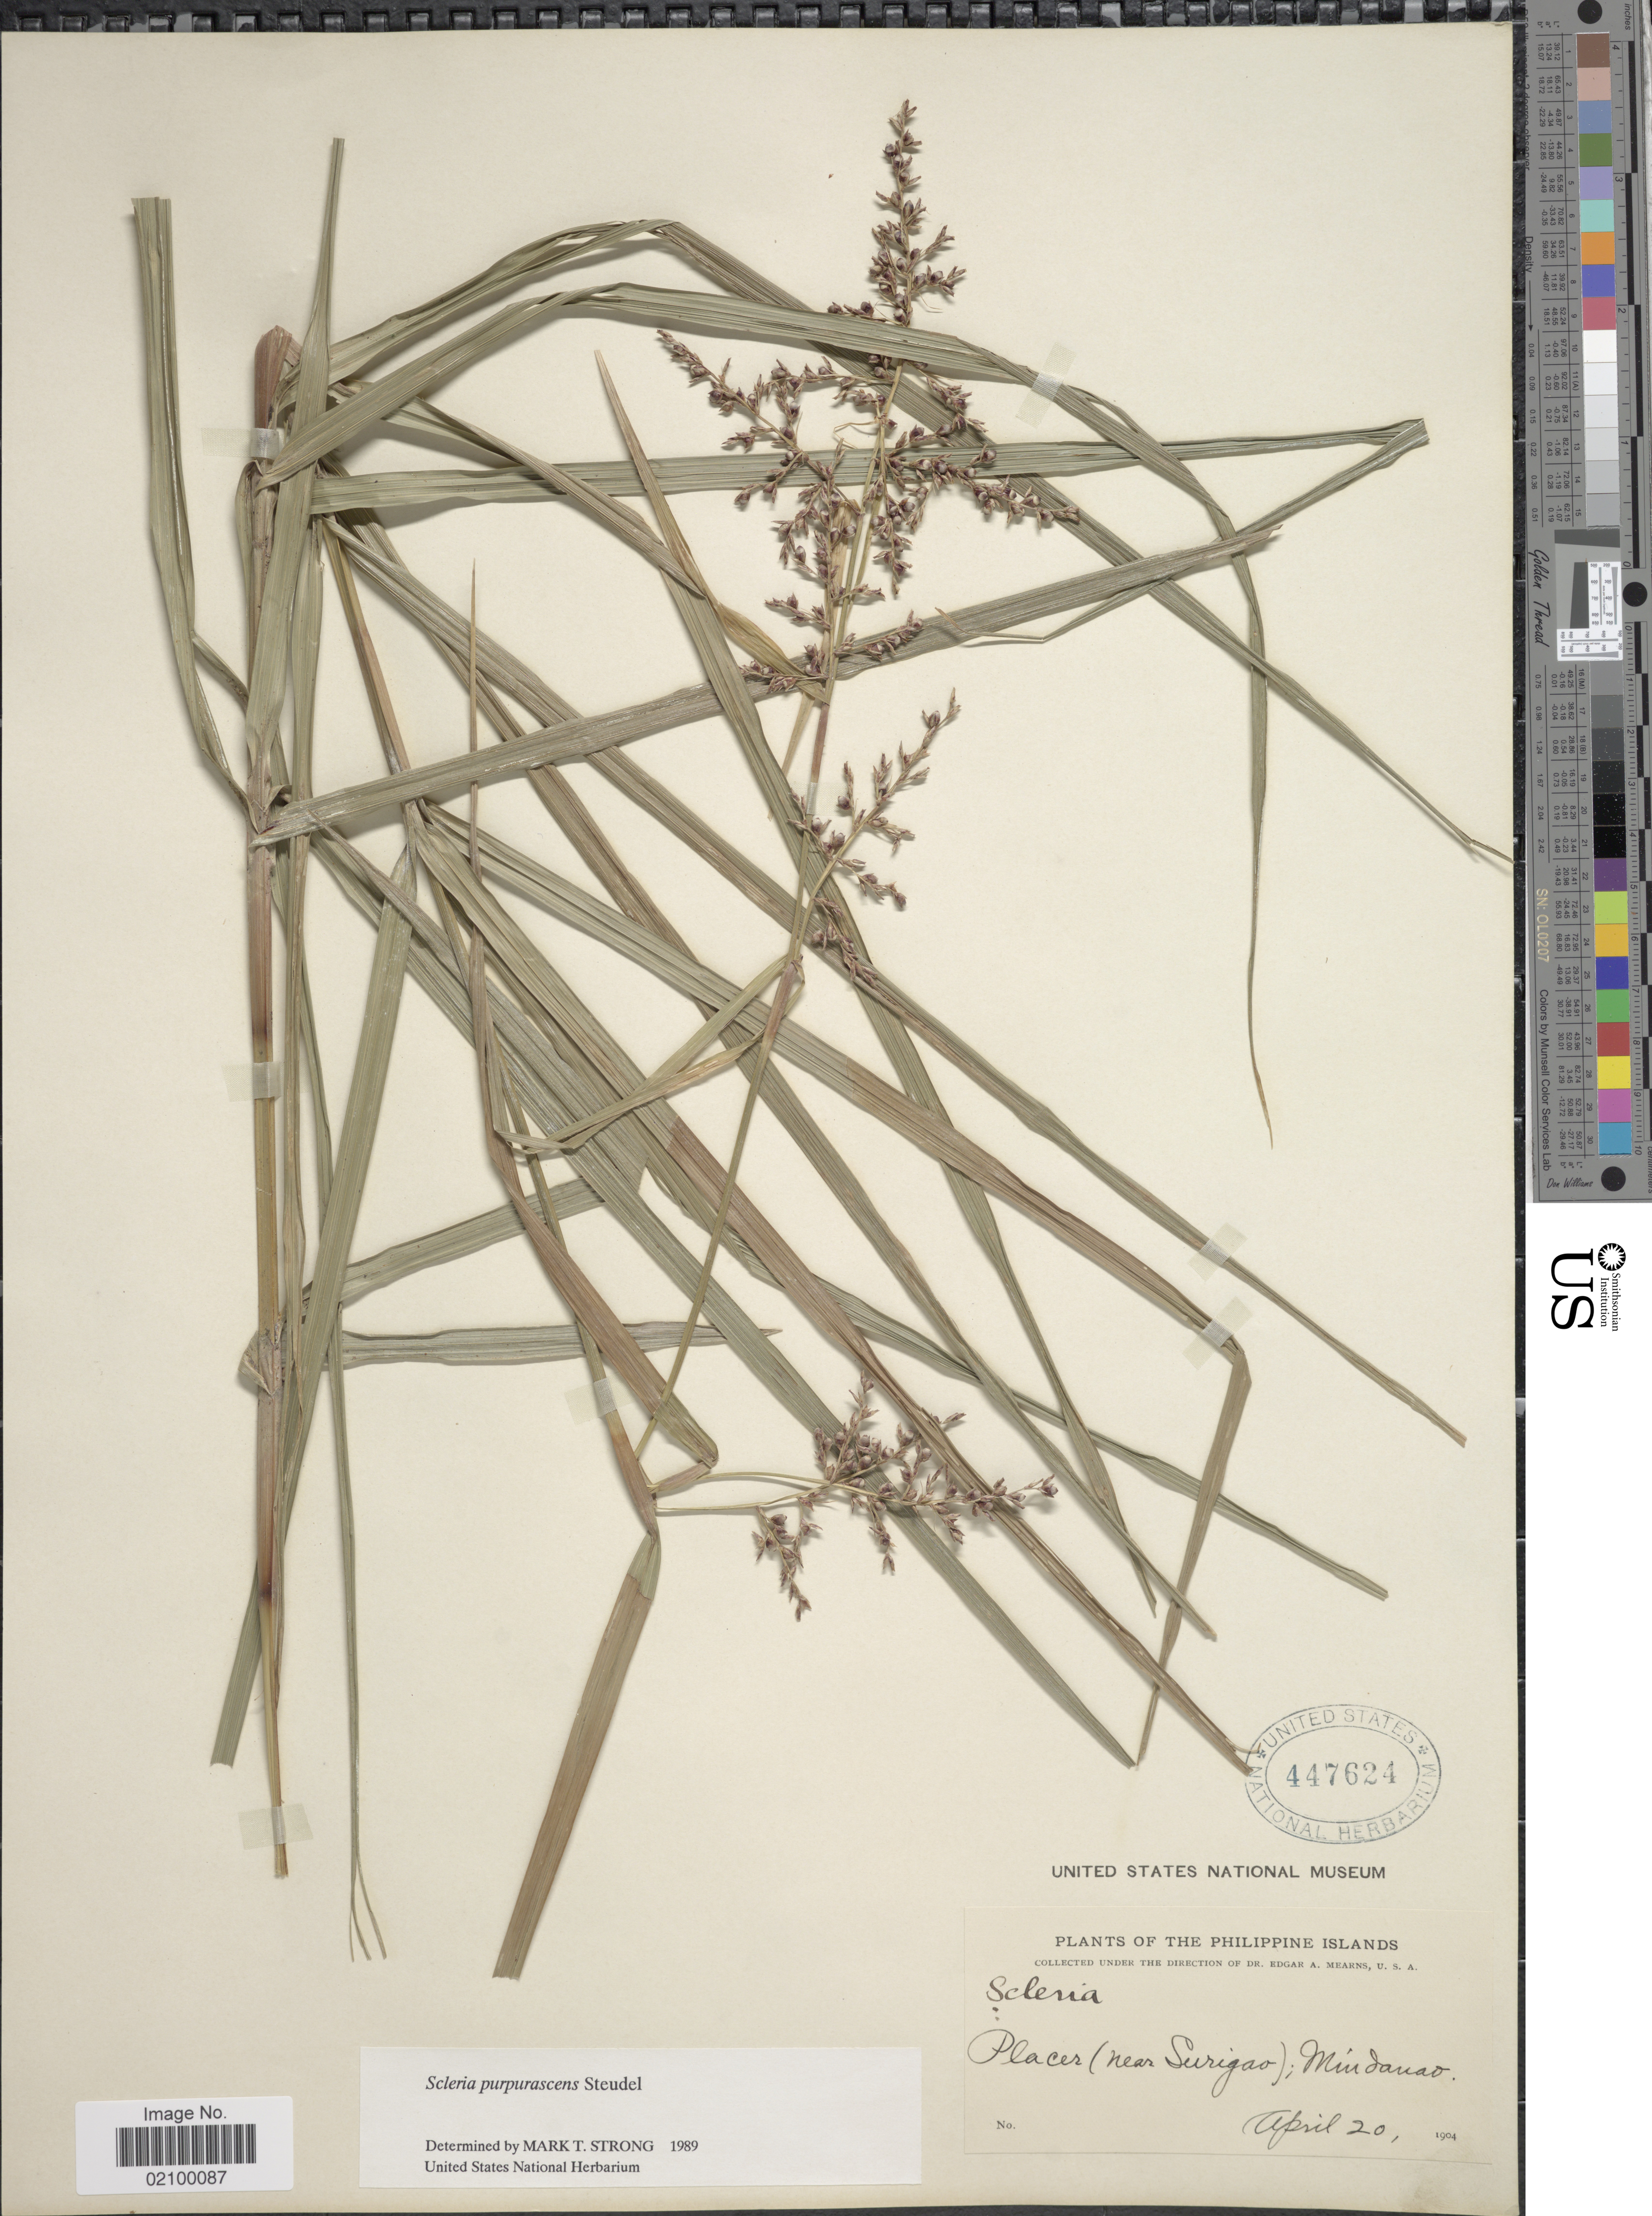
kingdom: Plantae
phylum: Tracheophyta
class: Liliopsida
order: Poales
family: Cyperaceae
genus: Scleria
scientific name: Scleria purpurascens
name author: Steud.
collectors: E. A. Mearns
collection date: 1904-04-20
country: Philippines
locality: Placer (near Surigao), Mindanao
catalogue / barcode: US 447624